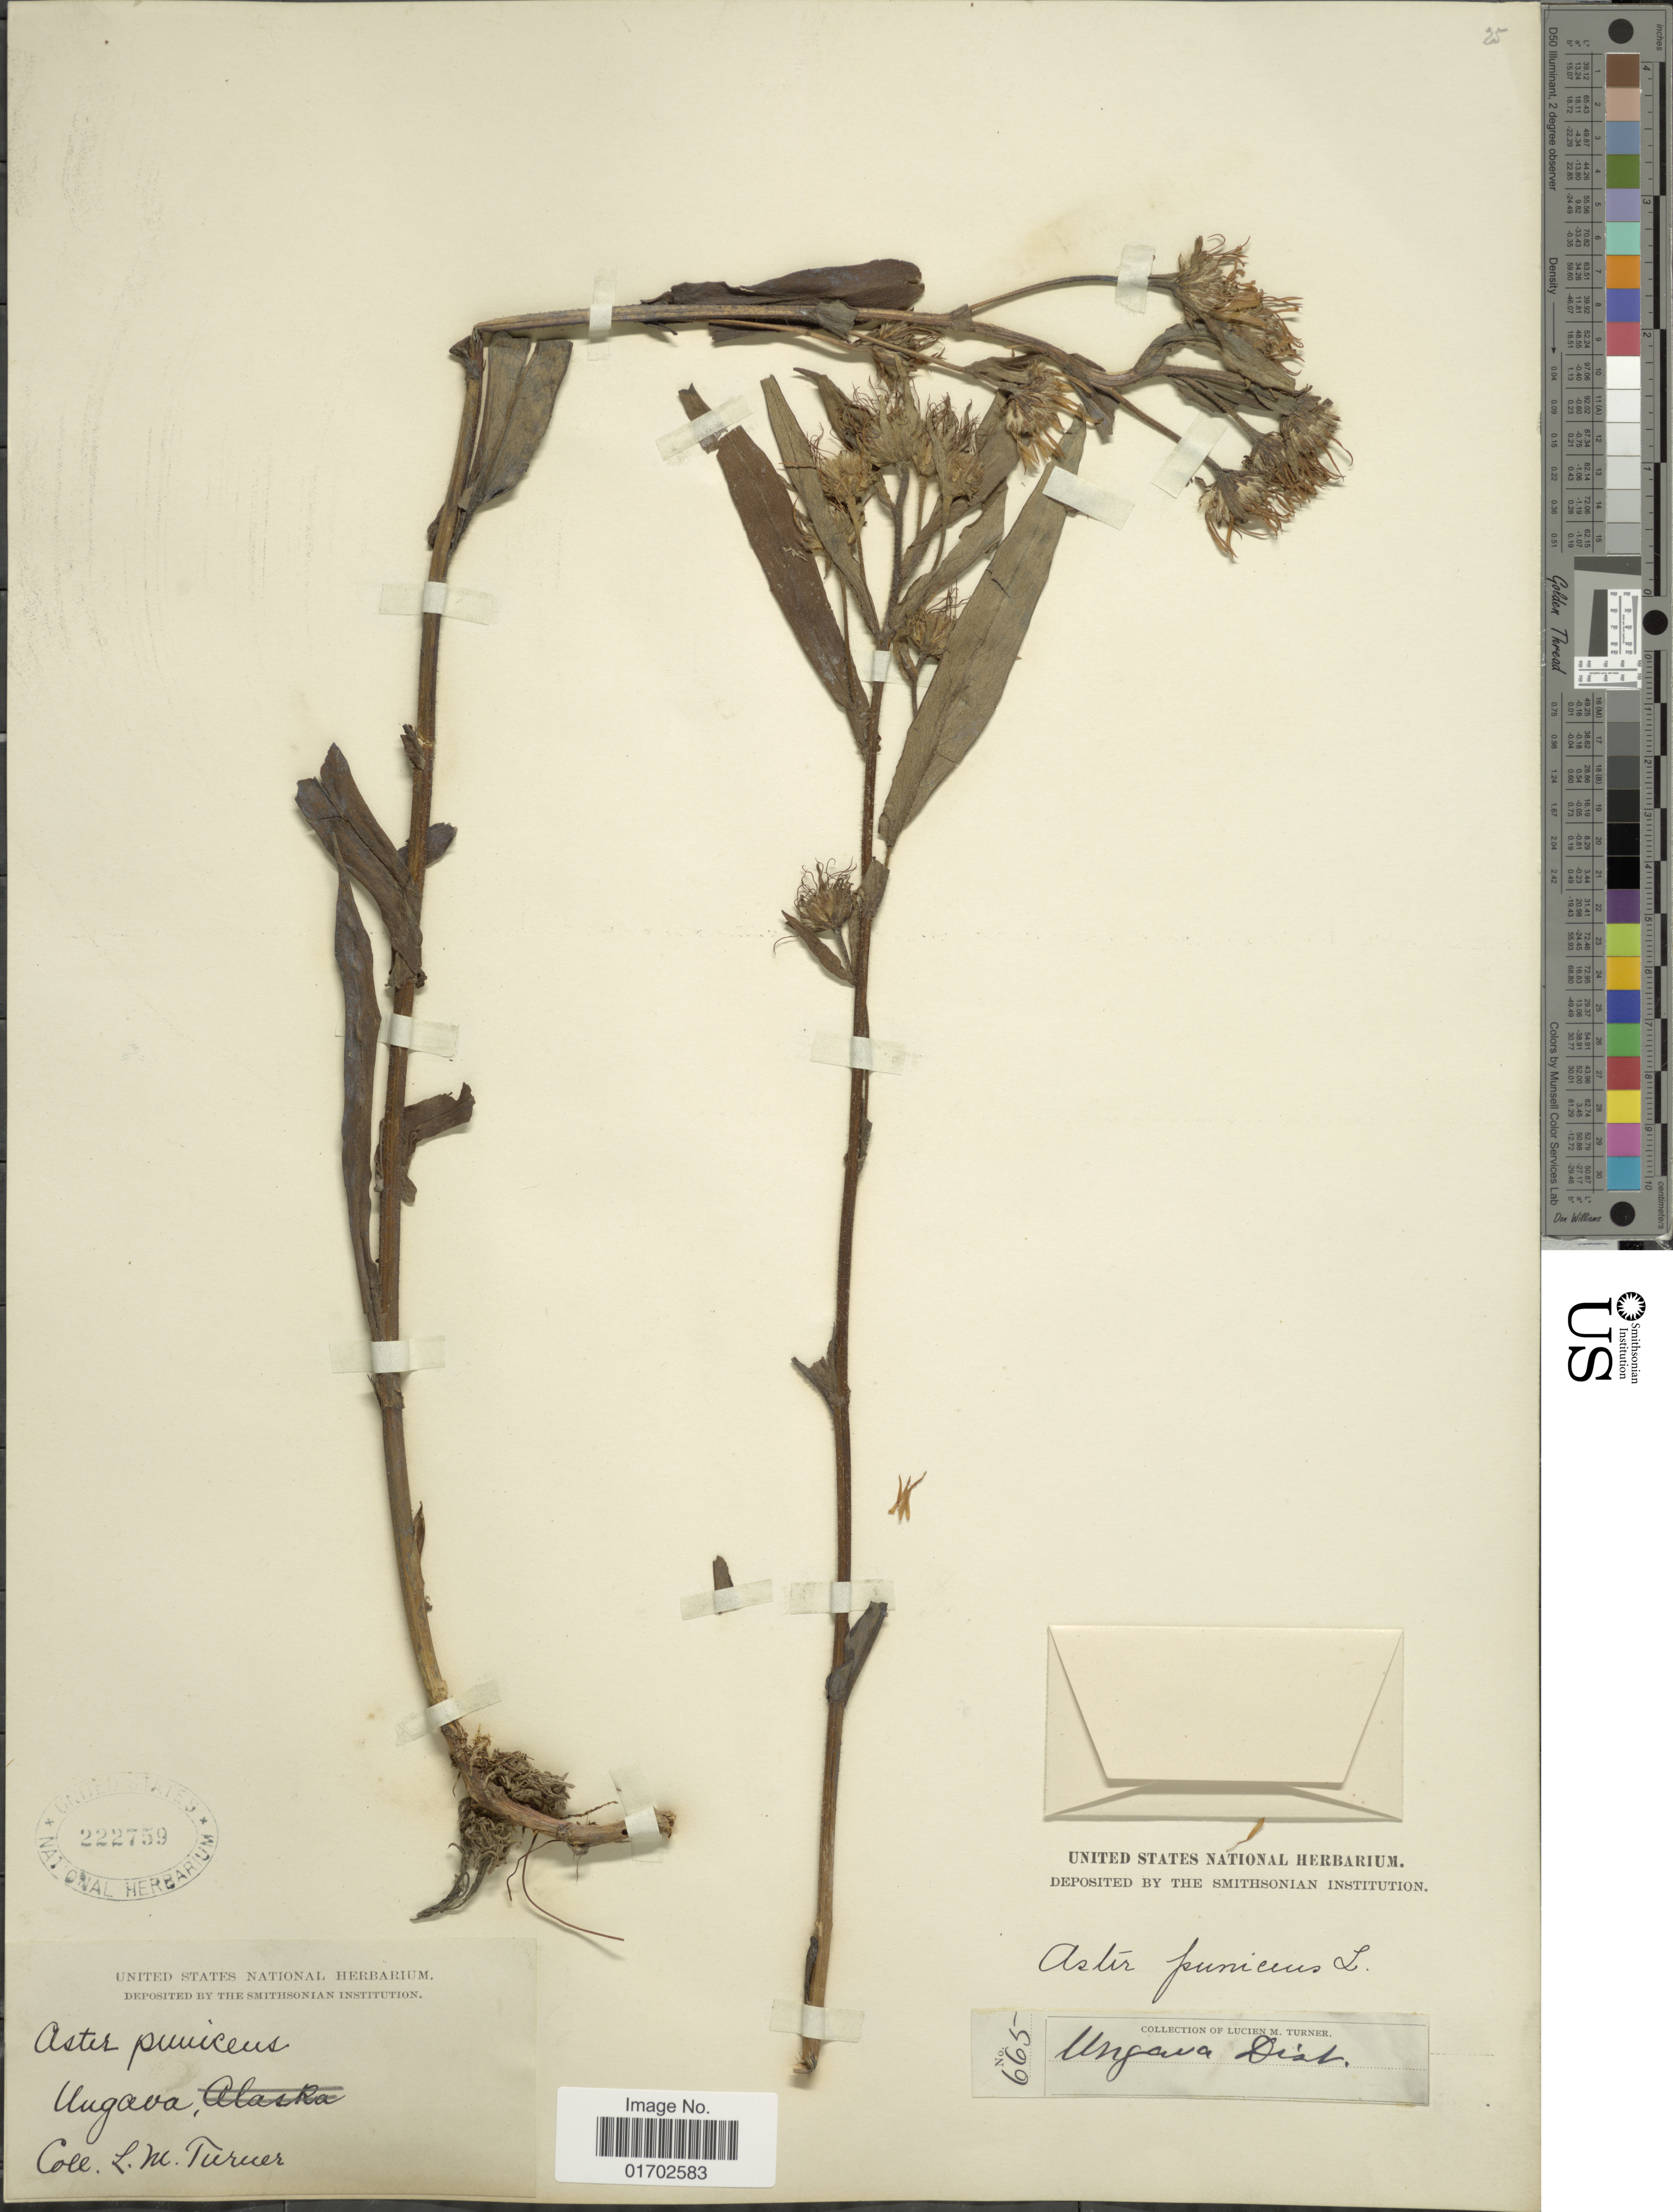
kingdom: Plantae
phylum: Tracheophyta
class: Magnoliopsida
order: Asterales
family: Asteraceae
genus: Symphyotrichum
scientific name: Symphyotrichum puniceum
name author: (L.) Á. Löve & D. Löve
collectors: L. M. Turner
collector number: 665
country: Canada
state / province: Nunavut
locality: Ungava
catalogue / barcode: US 222759